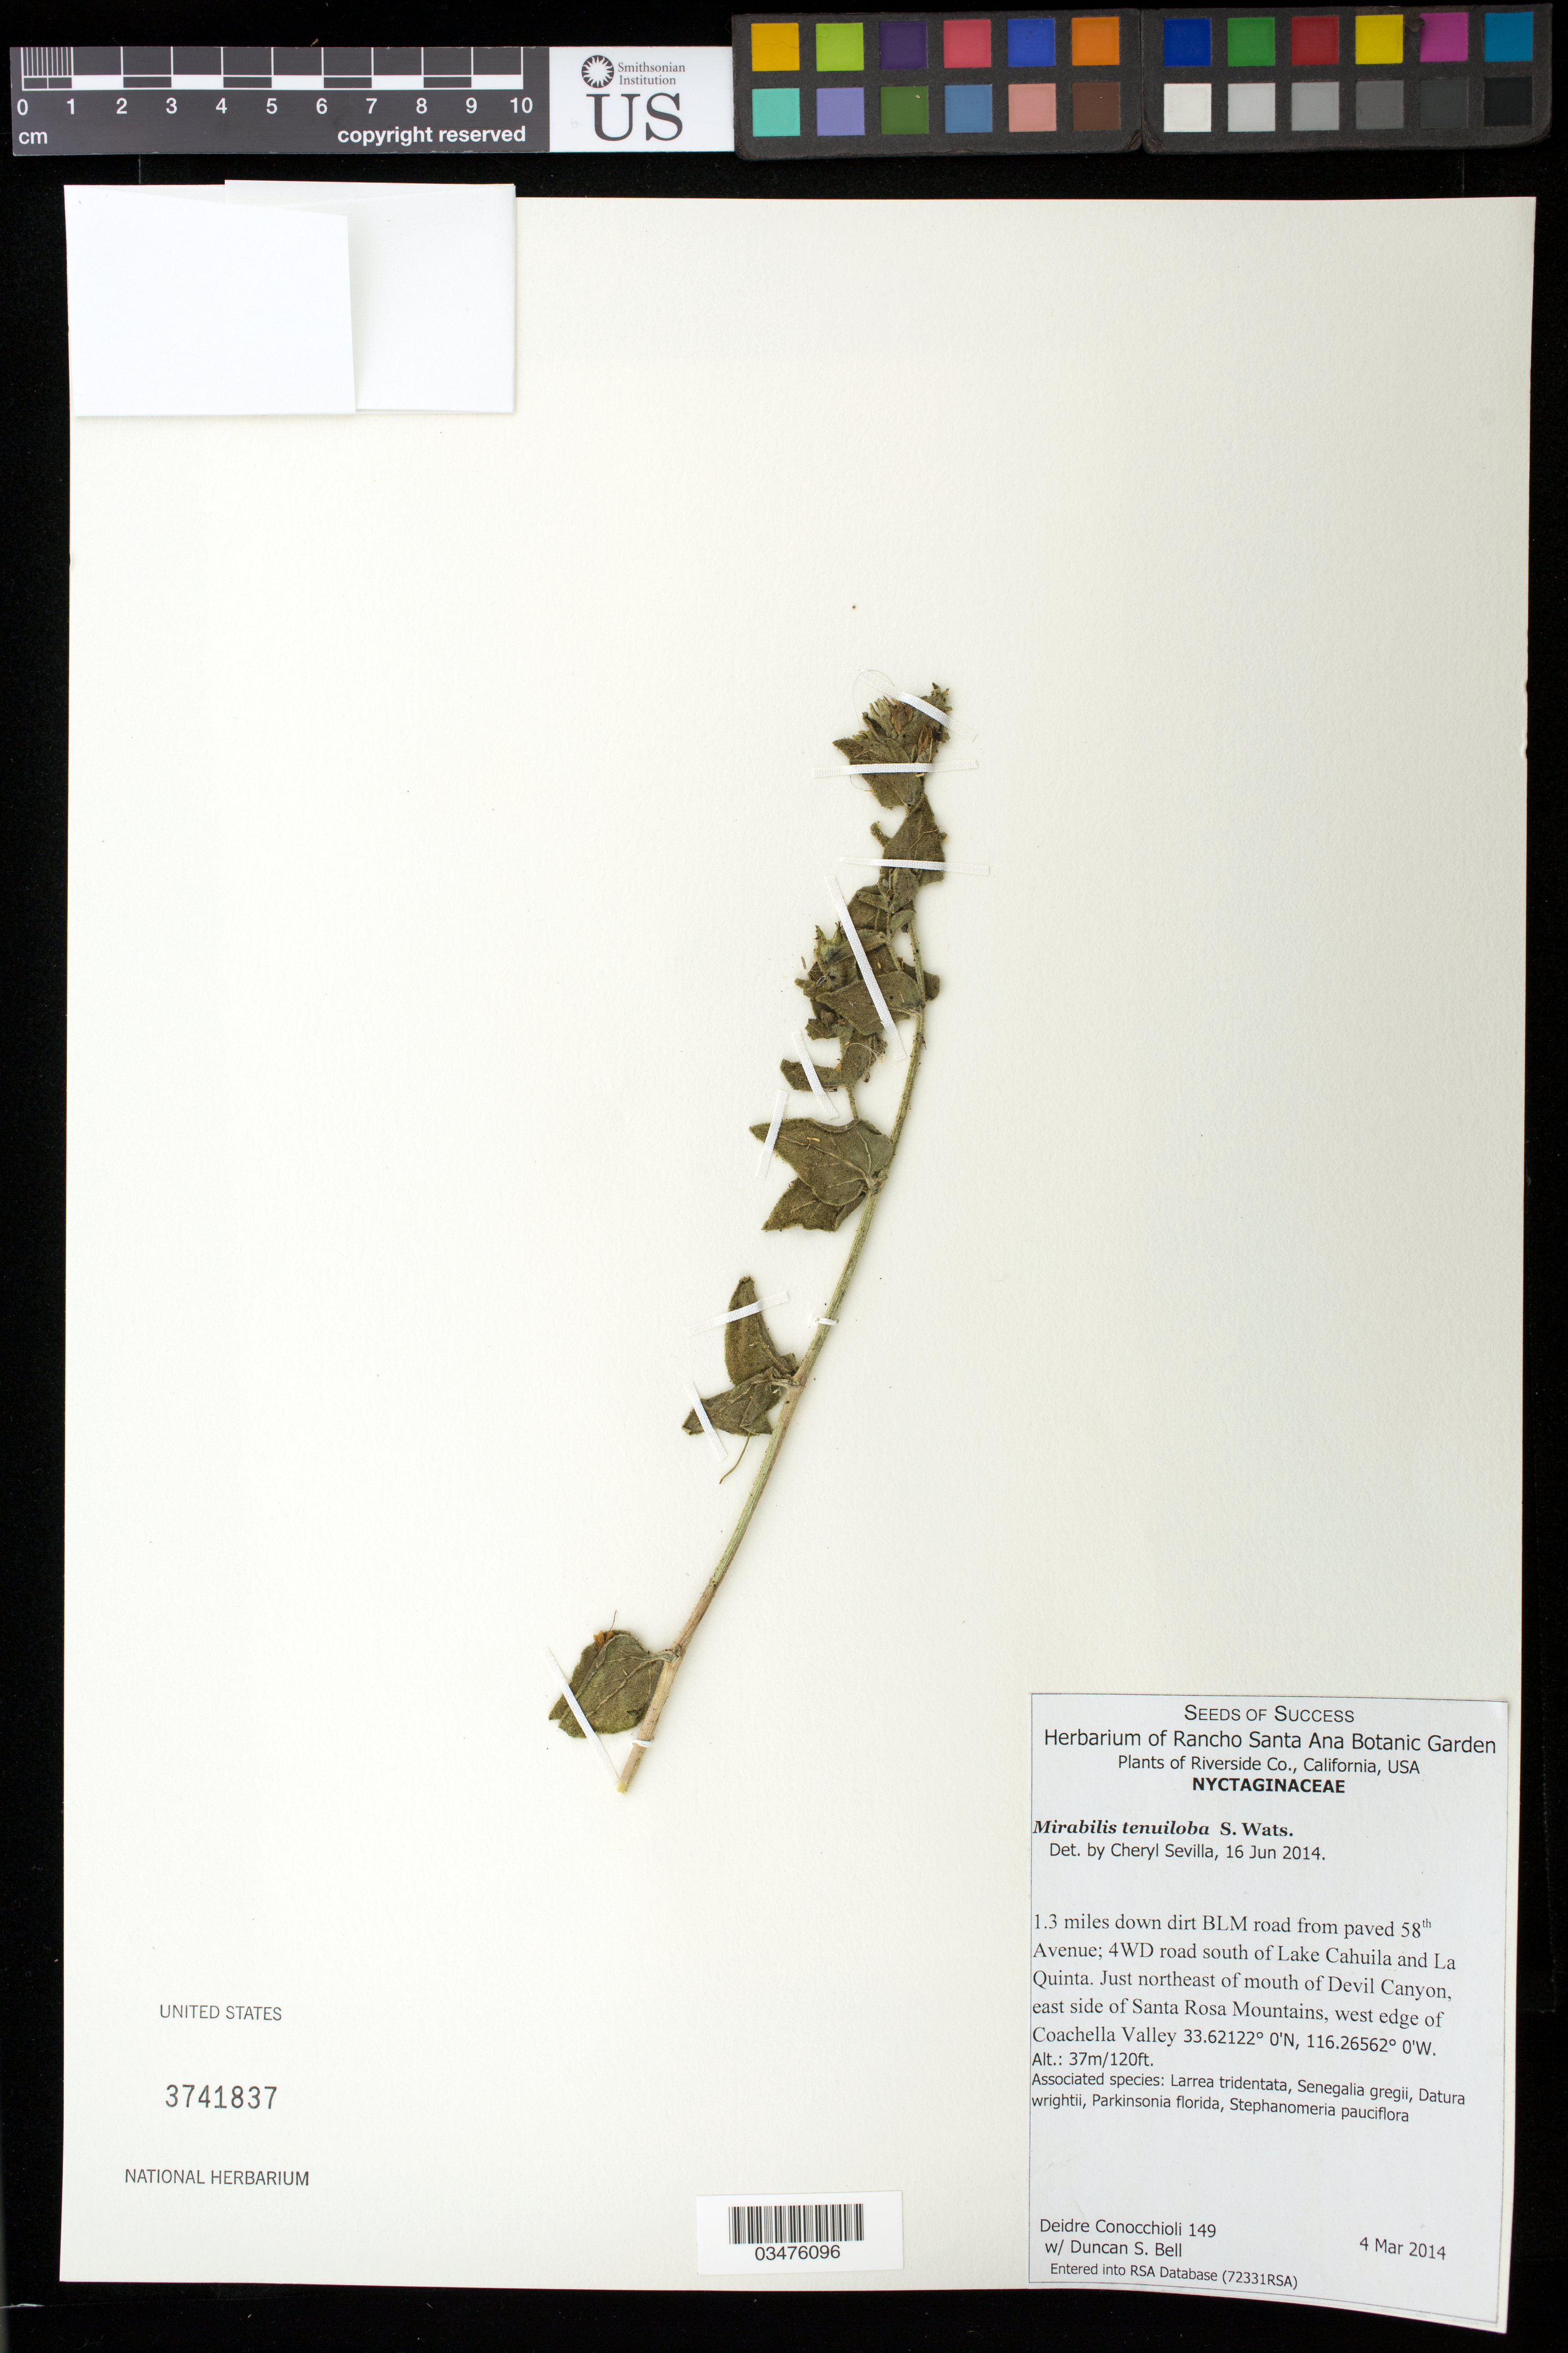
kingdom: Plantae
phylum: Tracheophyta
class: Magnoliopsida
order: Caryophyllales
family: Nyctaginaceae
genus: Mirabilis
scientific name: Mirabilis tenuiloba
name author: S. Watson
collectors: D. Conocchioli & D. S. Bell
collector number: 149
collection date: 2014-03-04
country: United States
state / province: California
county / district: Riverside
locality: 1.3 mi. down dirt BLM road from 58th Avenue, 4WD road S of Lake Cahuila and La Quinta, NE of Devil Canyon, east side of Santa Rosa Mts, west edge of Coachella Valley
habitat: With Larrea tridentata, Senegalia gregii, Datura wrightii, ect.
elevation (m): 37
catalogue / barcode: US 3741837